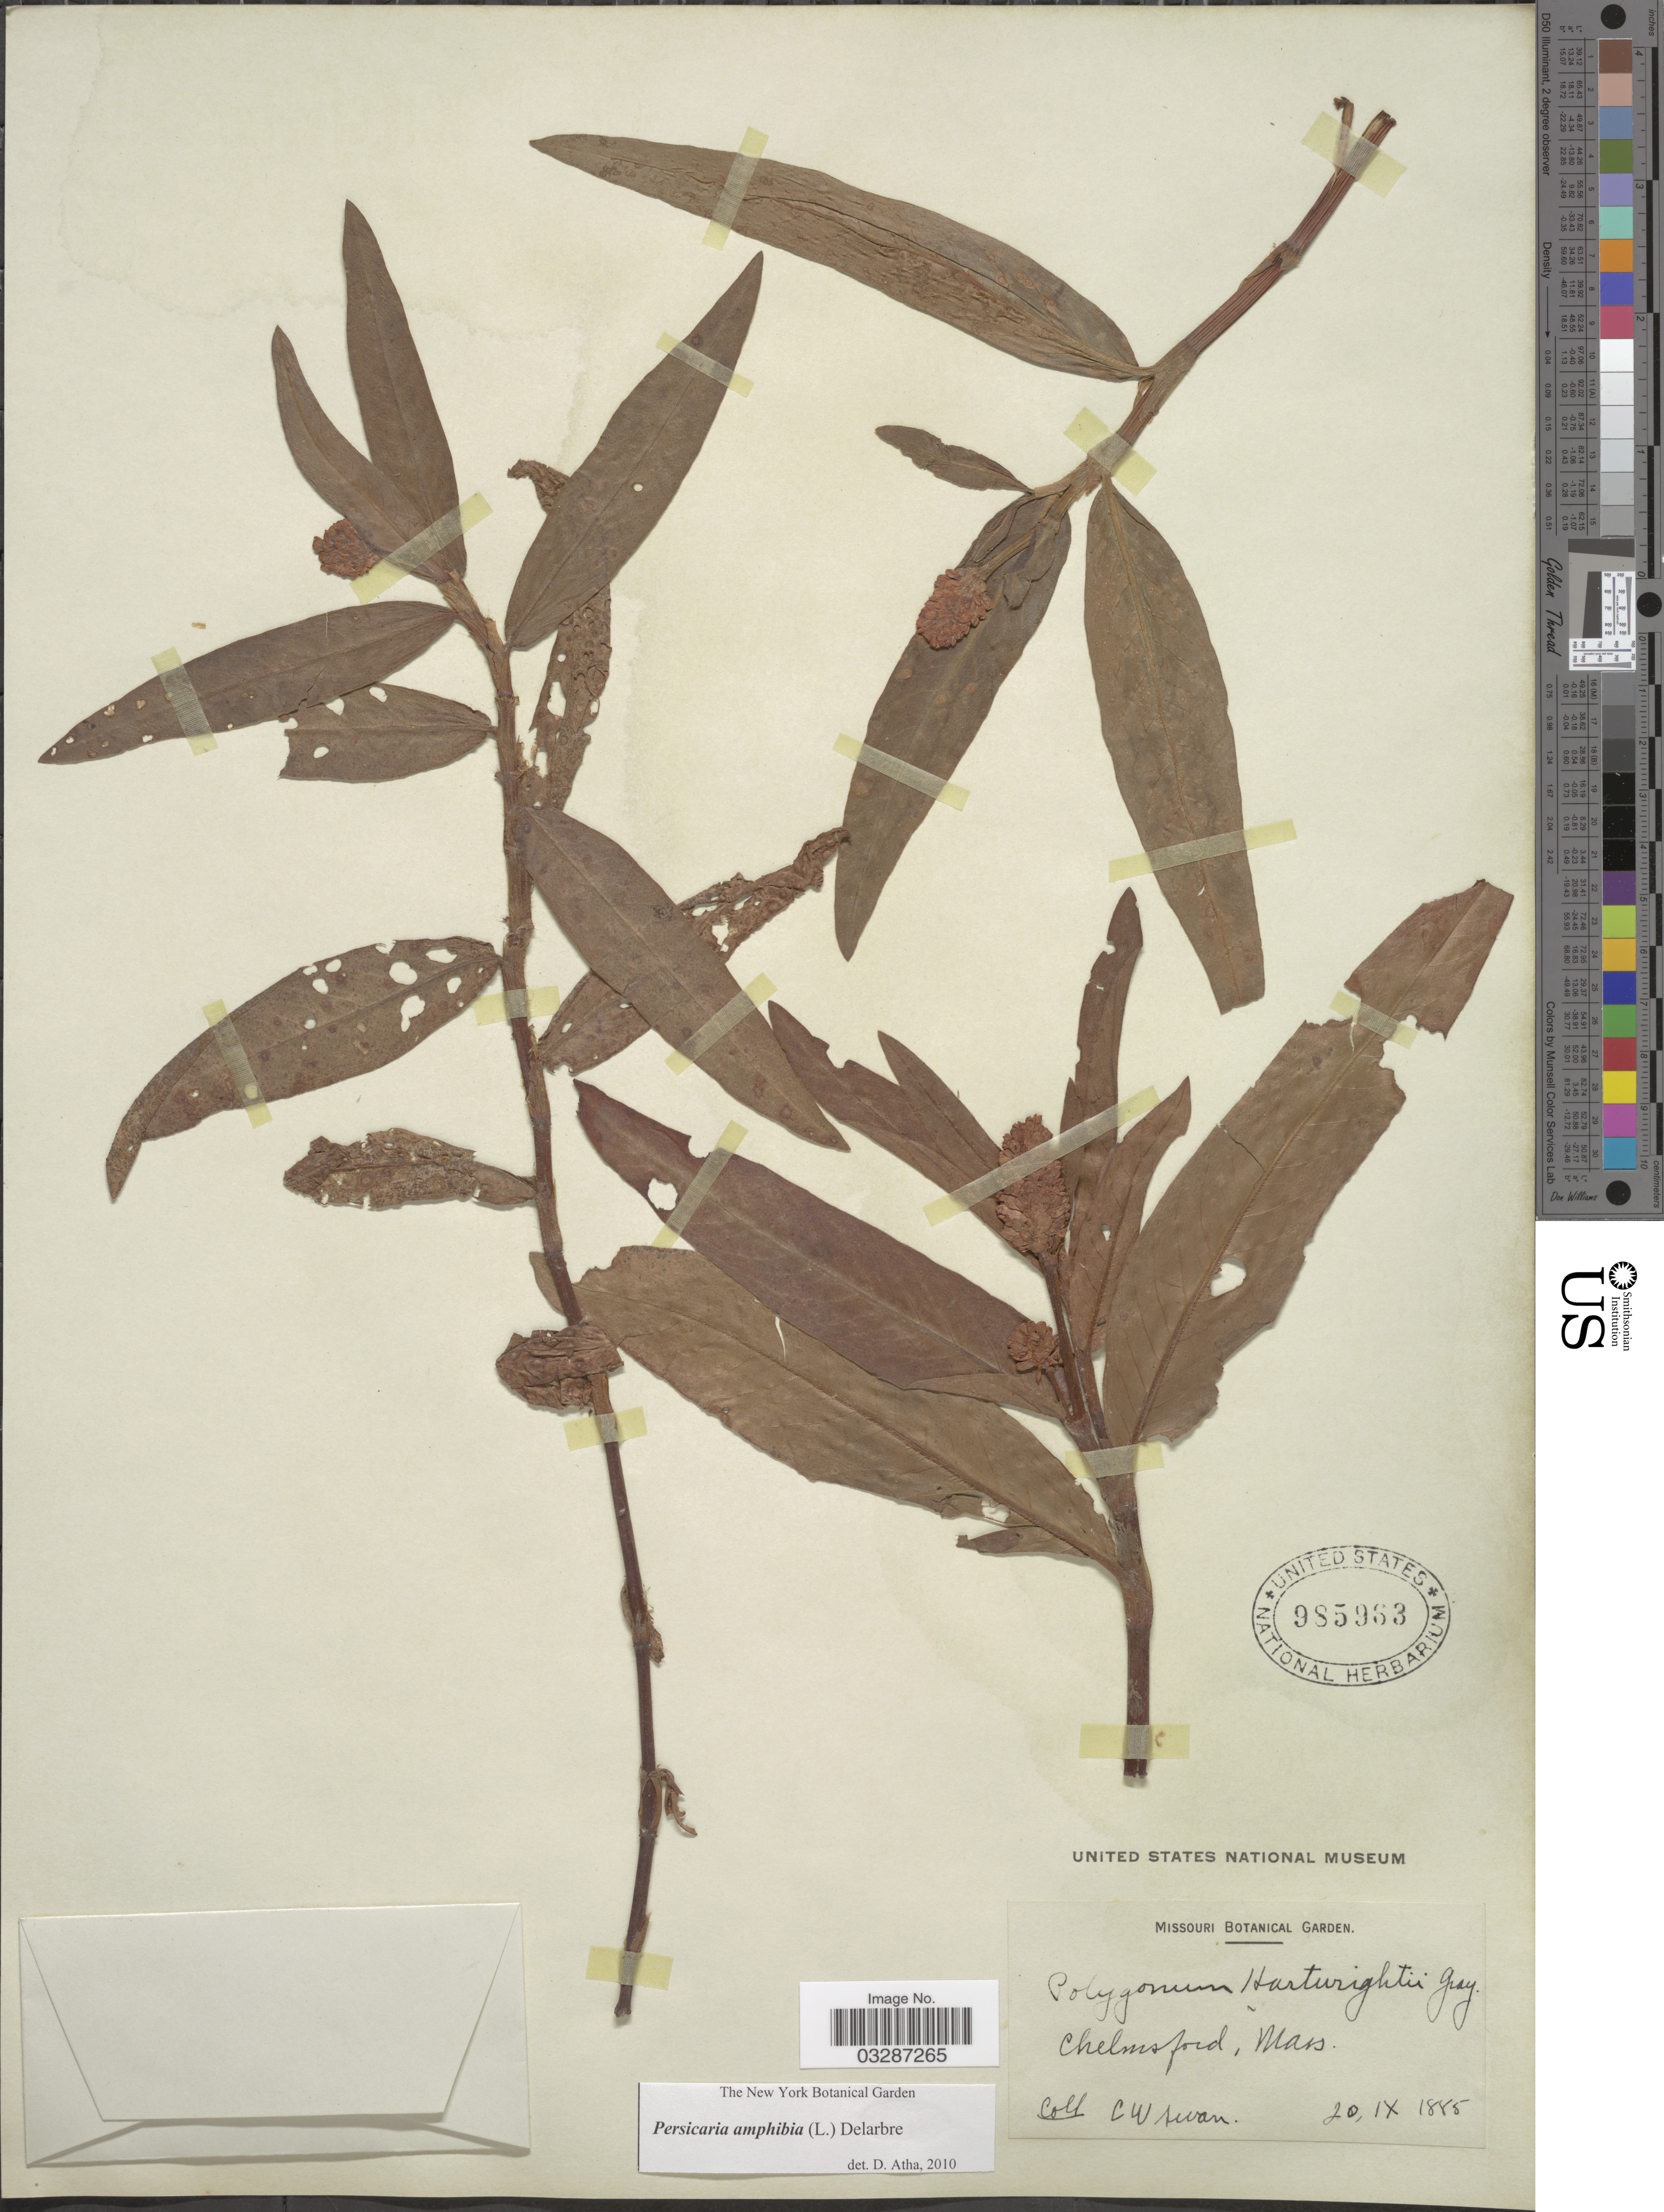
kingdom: Plantae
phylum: Tracheophyta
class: Magnoliopsida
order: Caryophyllales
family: Polygonaceae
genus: Persicaria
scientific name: Persicaria amphibia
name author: (L.) Delarbre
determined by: Atha, D. E.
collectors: C. Swan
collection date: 1885-09-20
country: United States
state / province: Massachusetts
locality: Chelmsford.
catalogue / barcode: US 985963